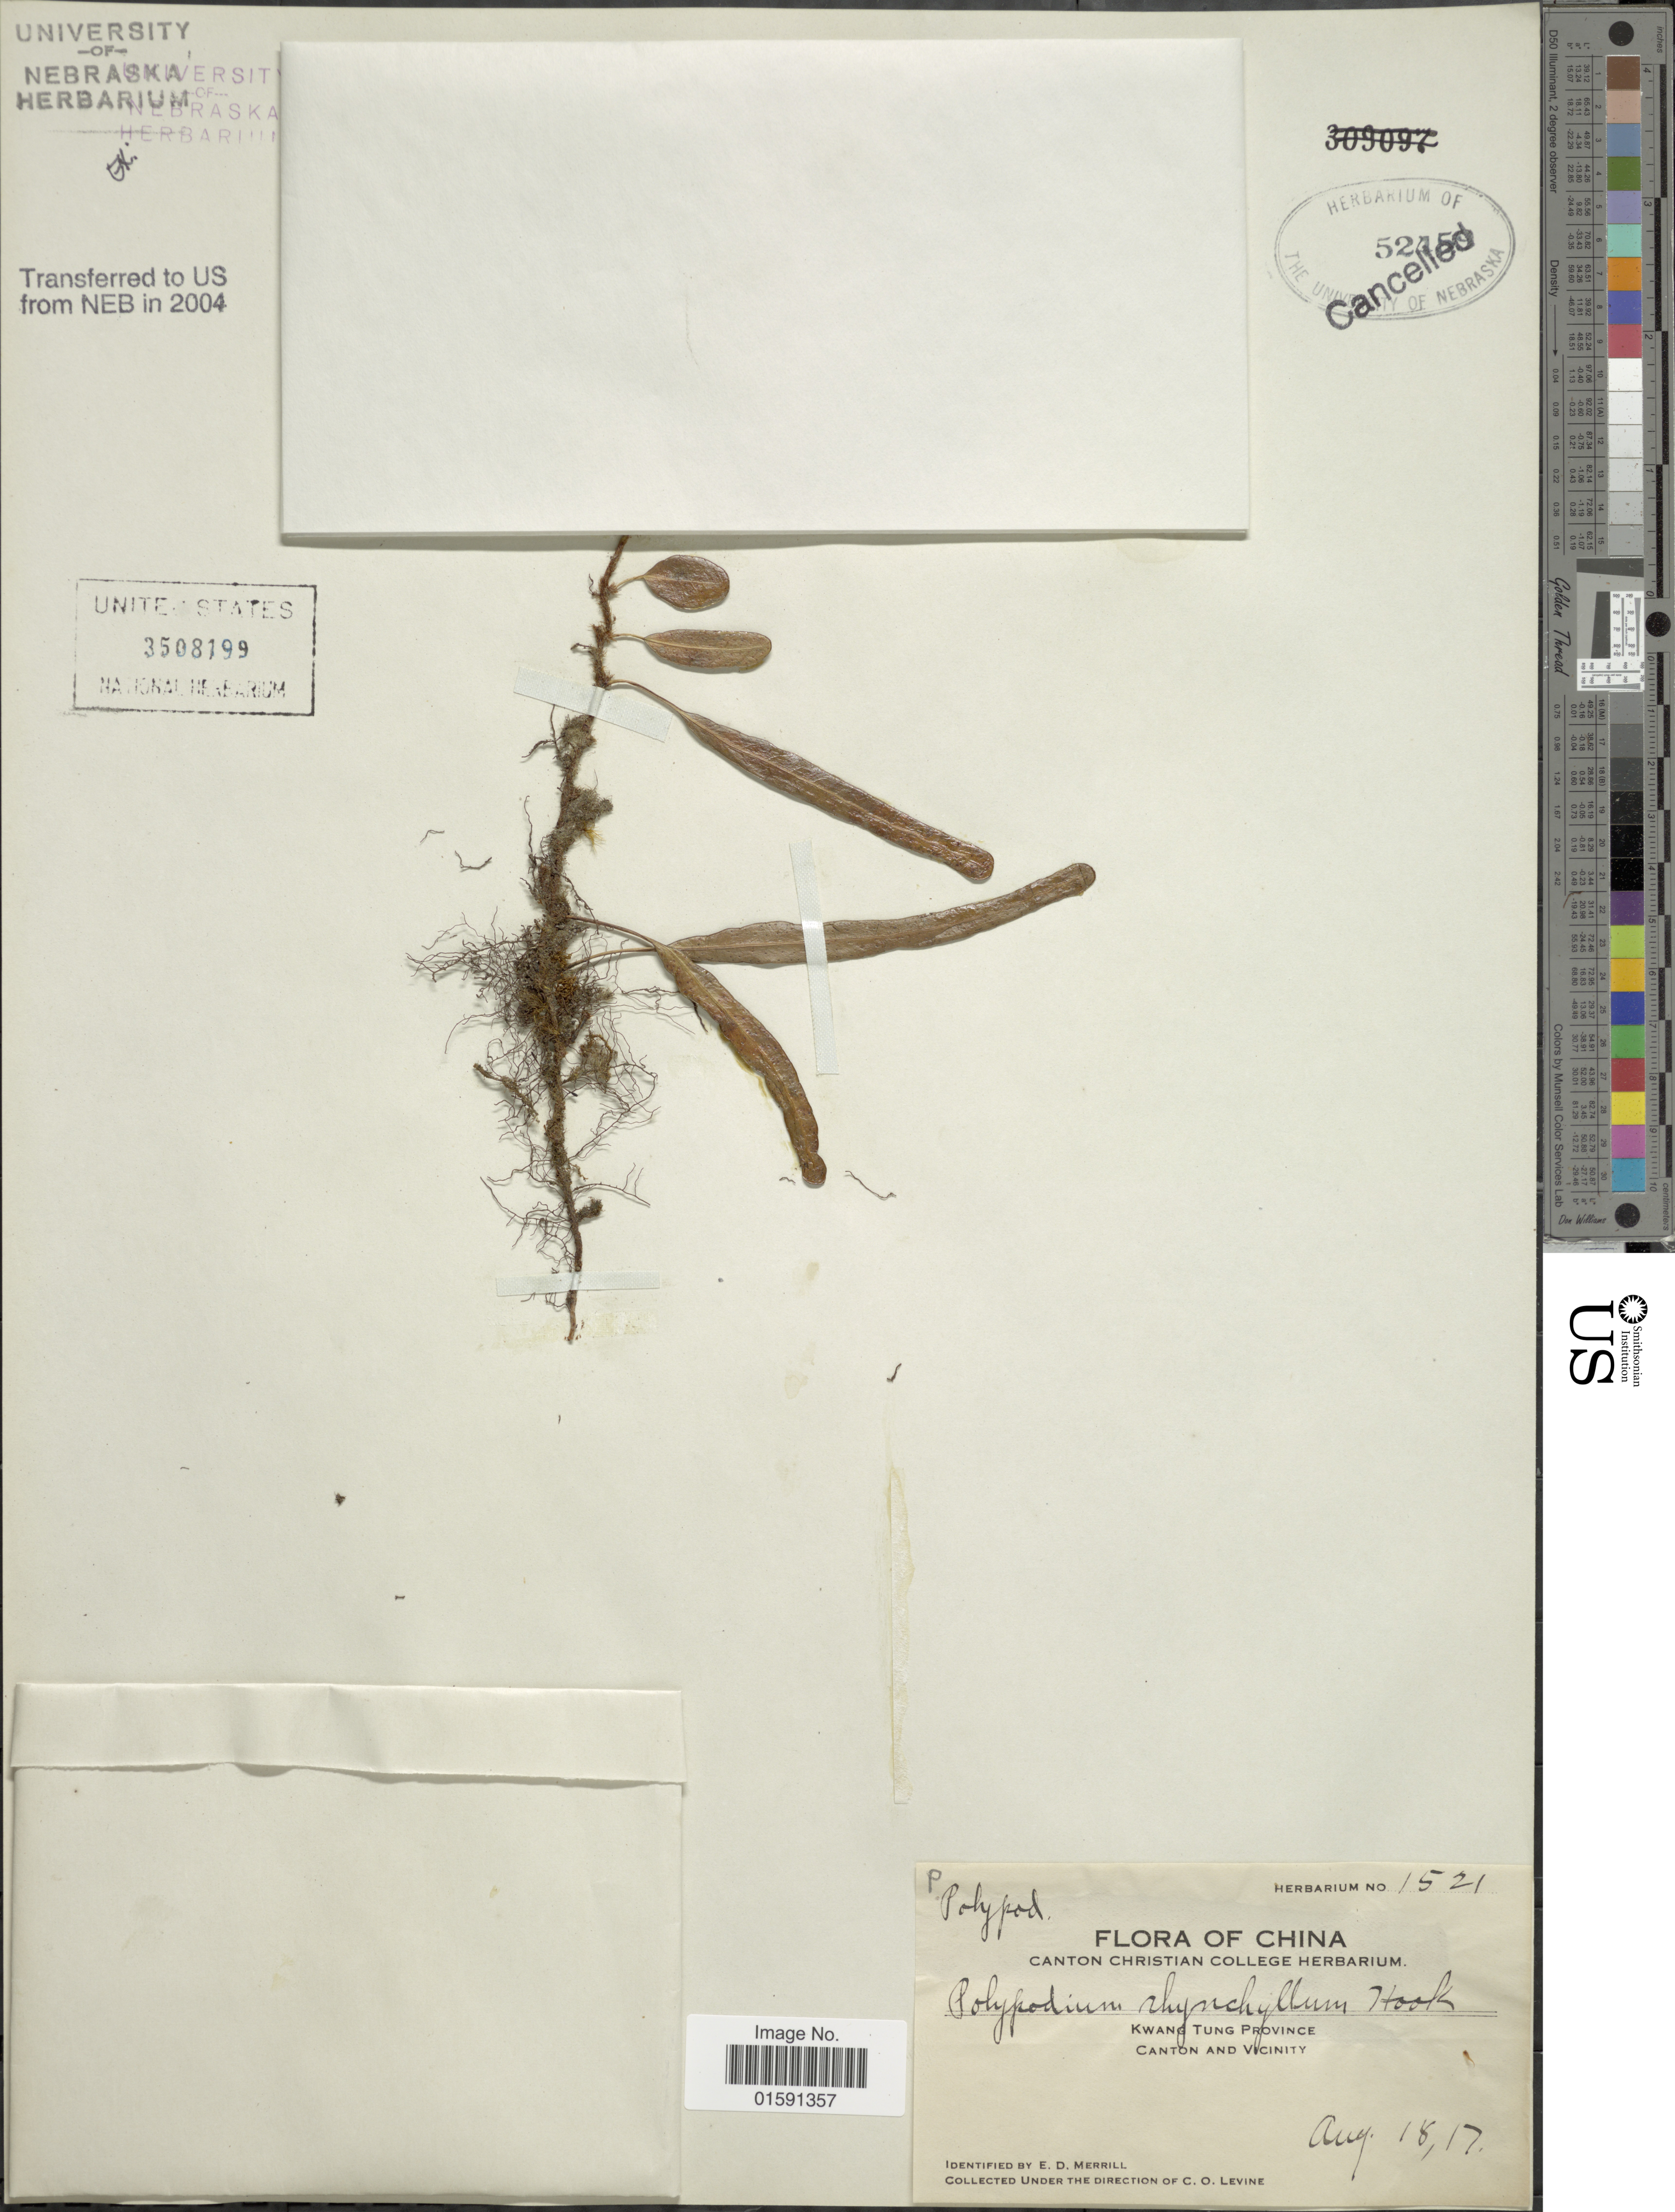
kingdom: Plantae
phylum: Tracheophyta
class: Polypodiopsida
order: Polypodiales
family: Polypodiaceae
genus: Selliguea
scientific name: Selliguea rhynchophylla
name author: (Hook.) Fraser-Jenk.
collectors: C. O. Levine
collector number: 1521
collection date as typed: Transcribed d/m/y: 18/8/17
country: China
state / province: Guangdong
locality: Kwangtung Province, Canton and Vicinity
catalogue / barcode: US 3508199